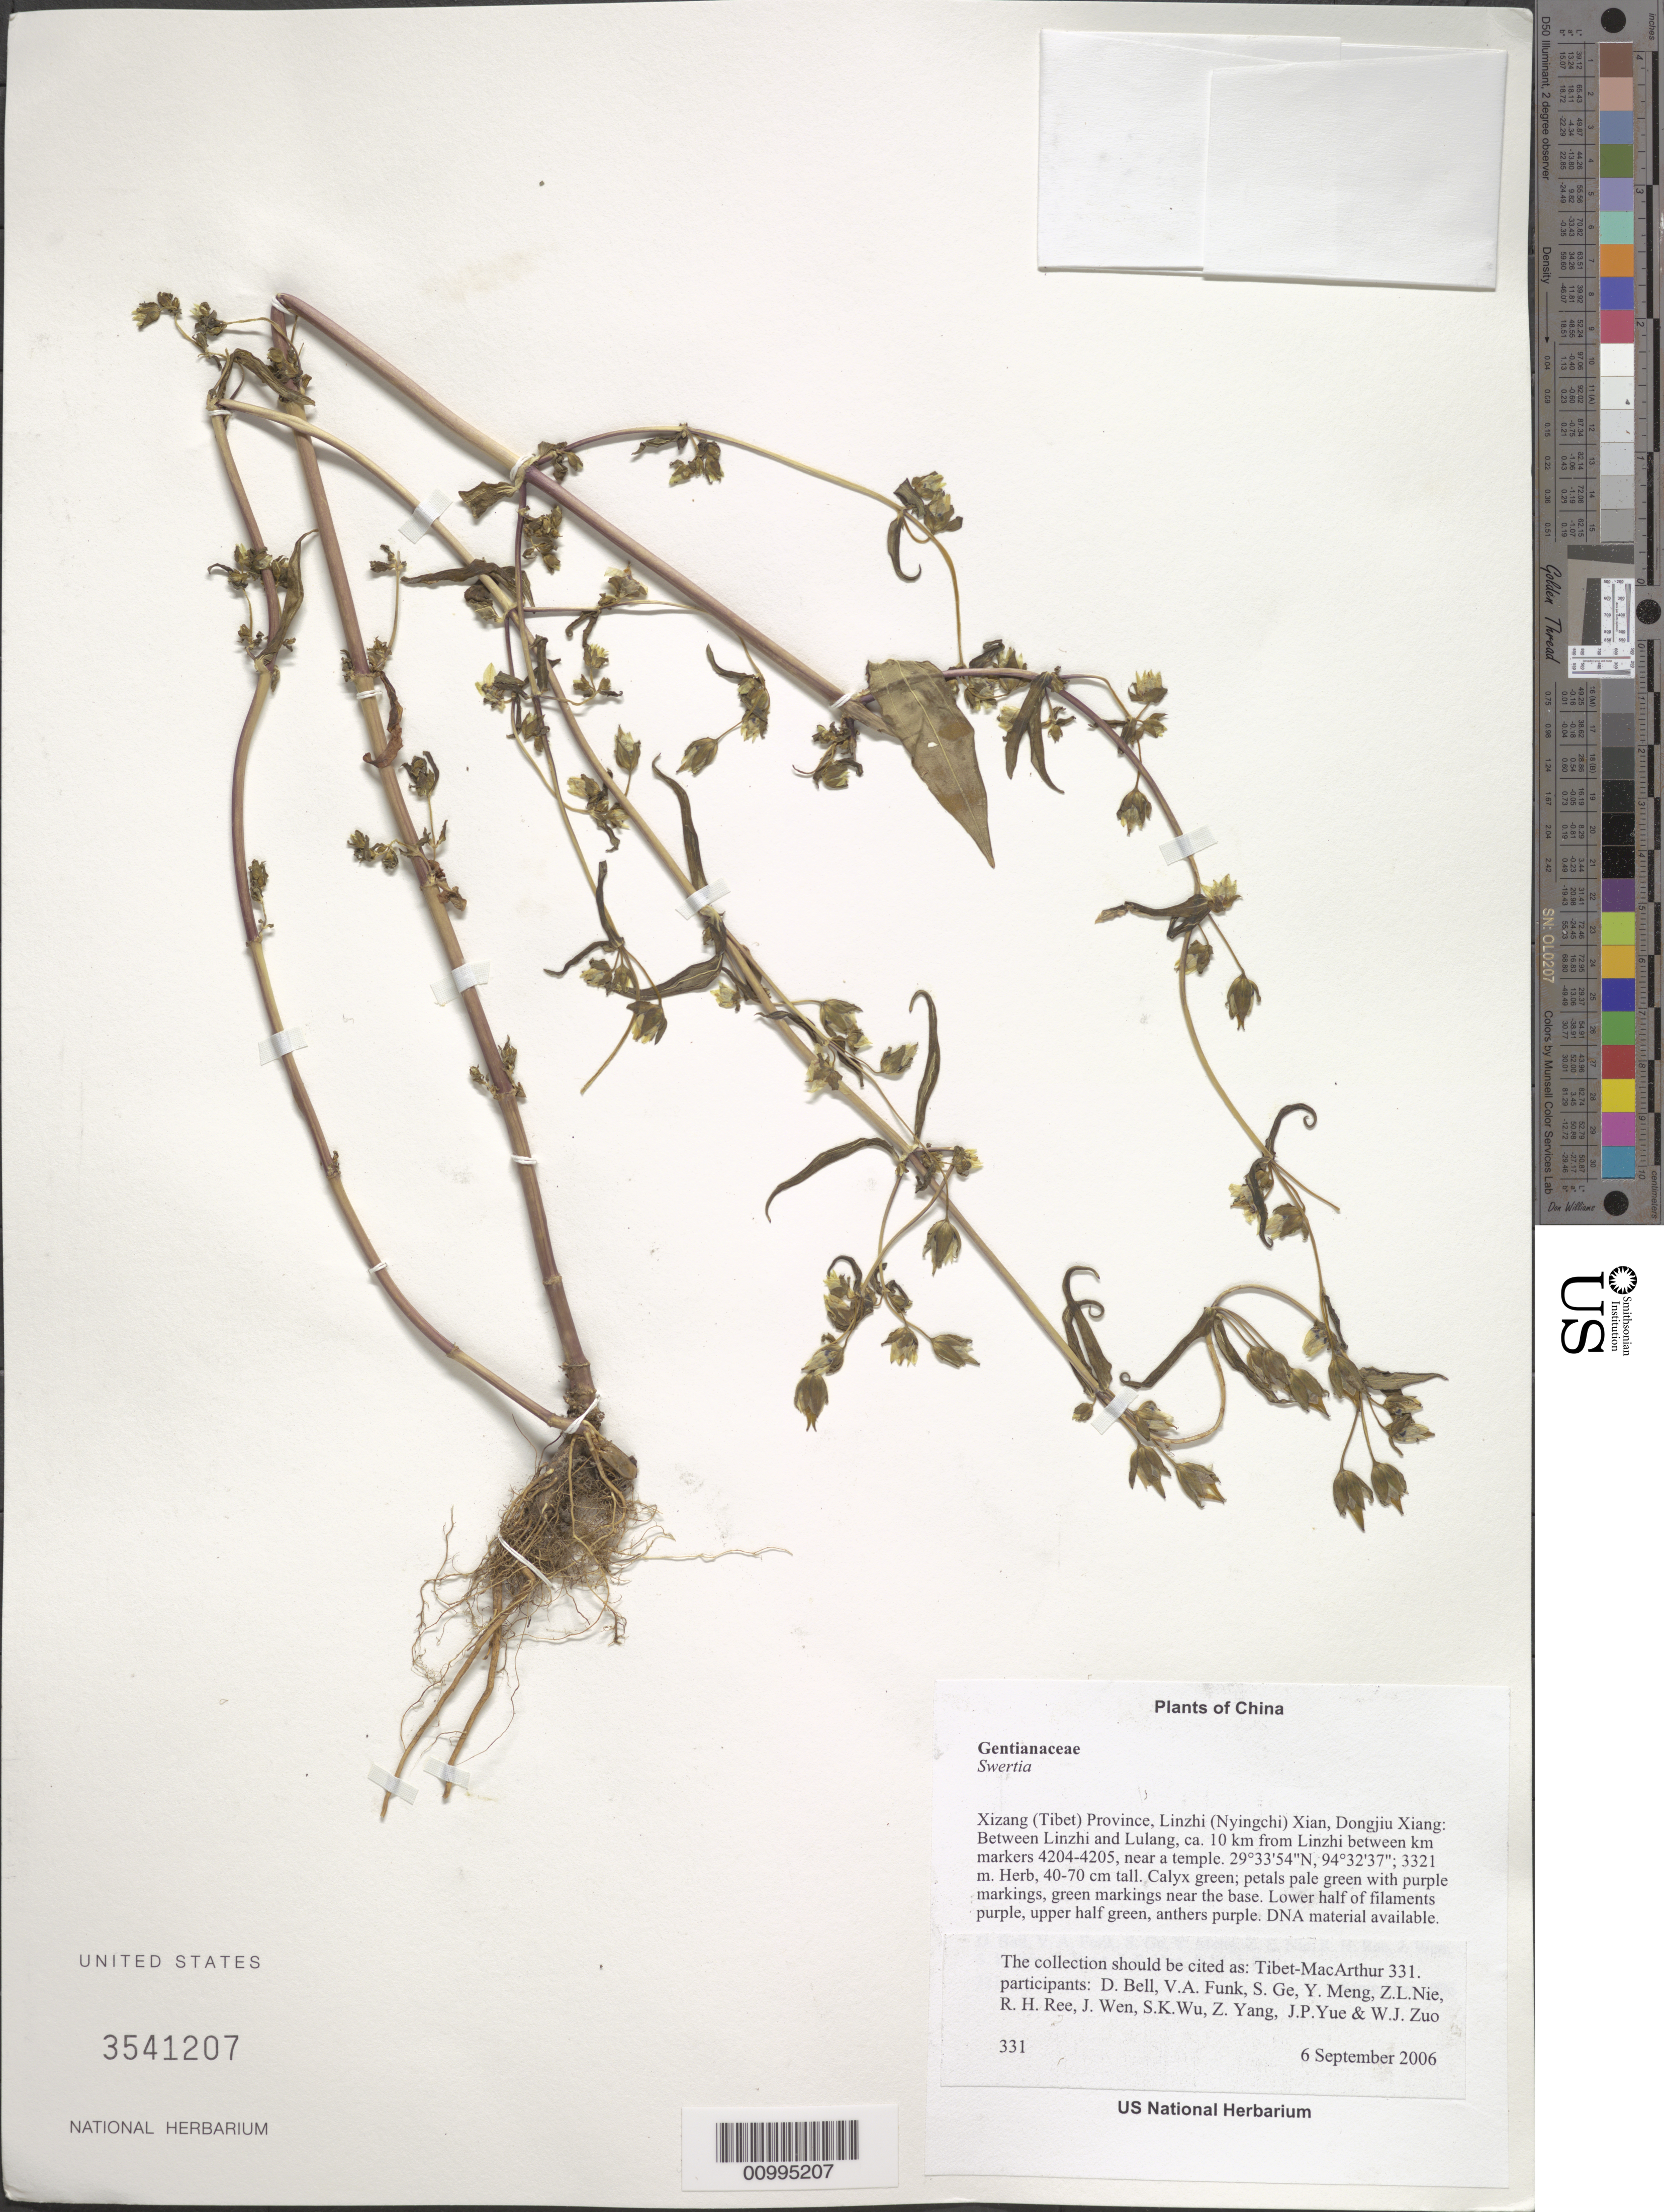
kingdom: Plantae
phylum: Tracheophyta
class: Magnoliopsida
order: Gentianales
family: Gentianaceae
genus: Swertia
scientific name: Swertia sp.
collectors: Tibet-MacArthur, D. A. Bell, V. Funk, S. Ge, Y. Meng, Z. Nie, R. Ree, J. Wen, S. K. Wu, Z. Yang, J. Yue & W. Zuo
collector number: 331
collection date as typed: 06 Sep 2006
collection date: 2006-09-06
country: China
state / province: Xizang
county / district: Linzhi (Nyingchi) Xian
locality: Dongjiu Xiang. Between Linzhi and Lulang, ca. 10 km from Linzhi between km markers 4204-4205, near a temple.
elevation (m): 3321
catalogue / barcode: US 3541207